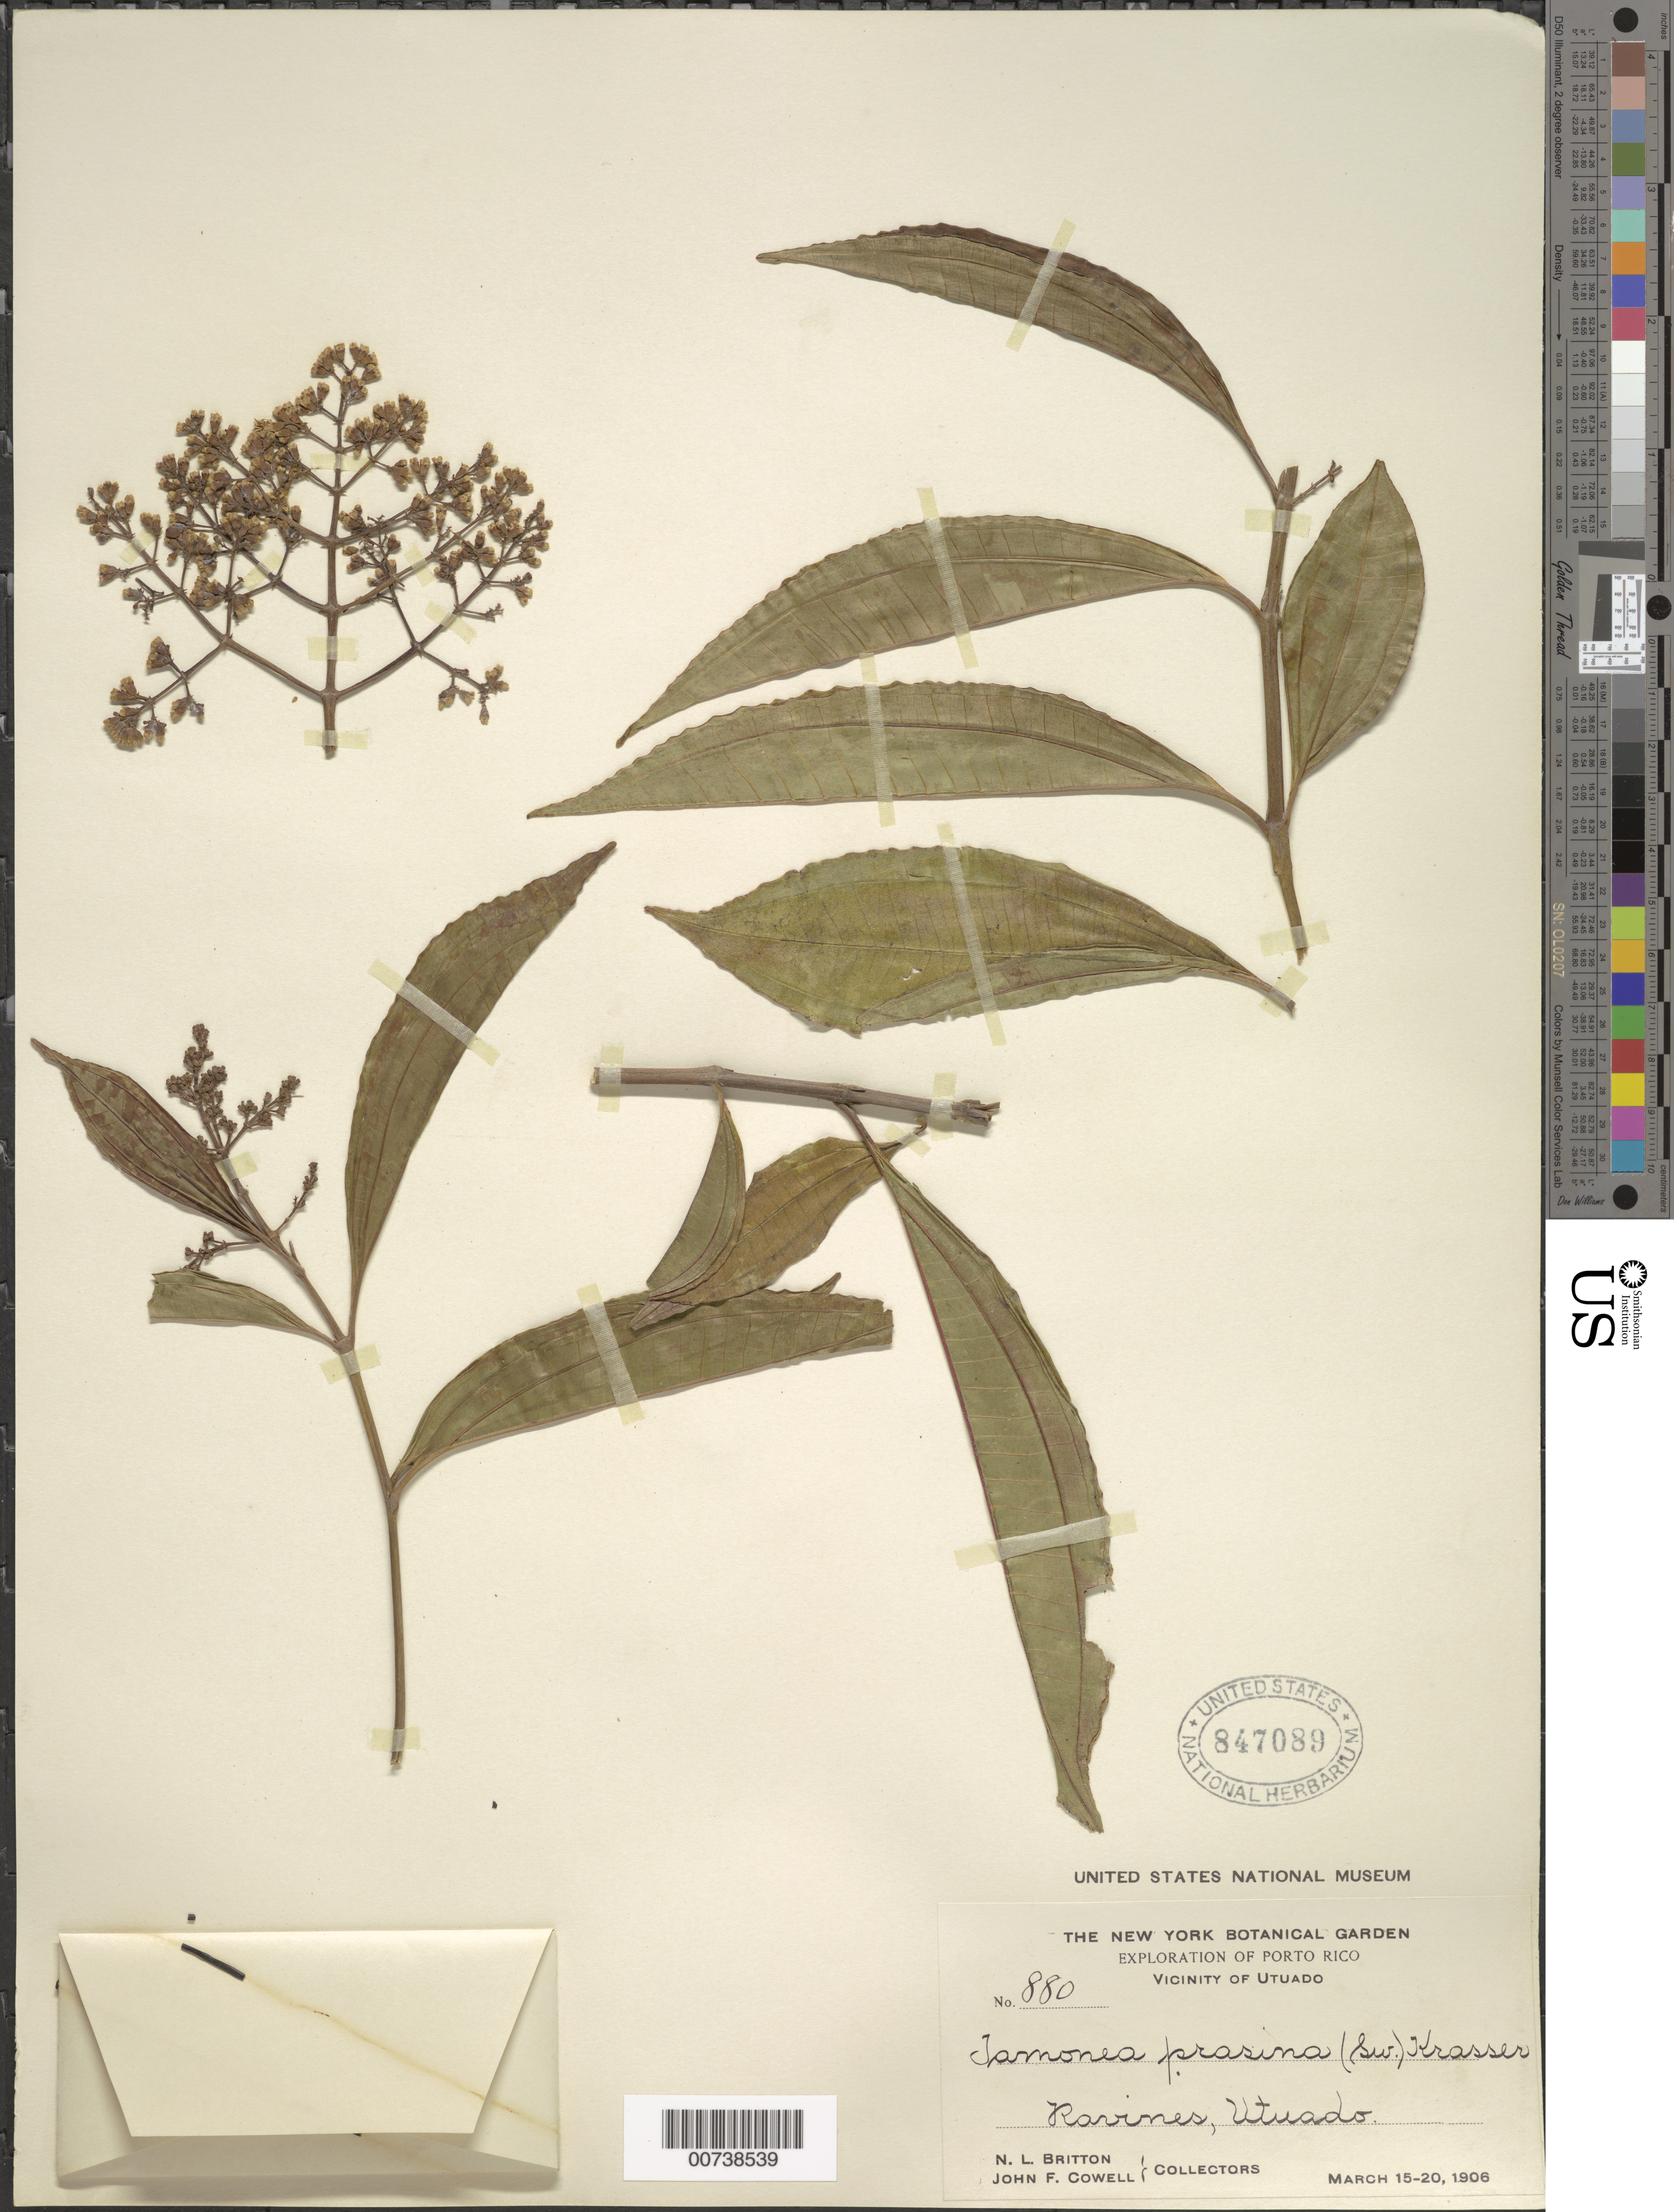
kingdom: Plantae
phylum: Tracheophyta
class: Magnoliopsida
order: Myrtales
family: Melastomataceae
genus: Miconia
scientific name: Miconia prasina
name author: (Sw.) DC.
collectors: N. Britton & J. F. Cowell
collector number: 880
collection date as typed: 15 Mar 1906 to 20 Mar 1906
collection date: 1906-03-15/1906-03-20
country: Puerto Rico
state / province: Utuado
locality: Utuado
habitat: Ravines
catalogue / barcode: US 847089